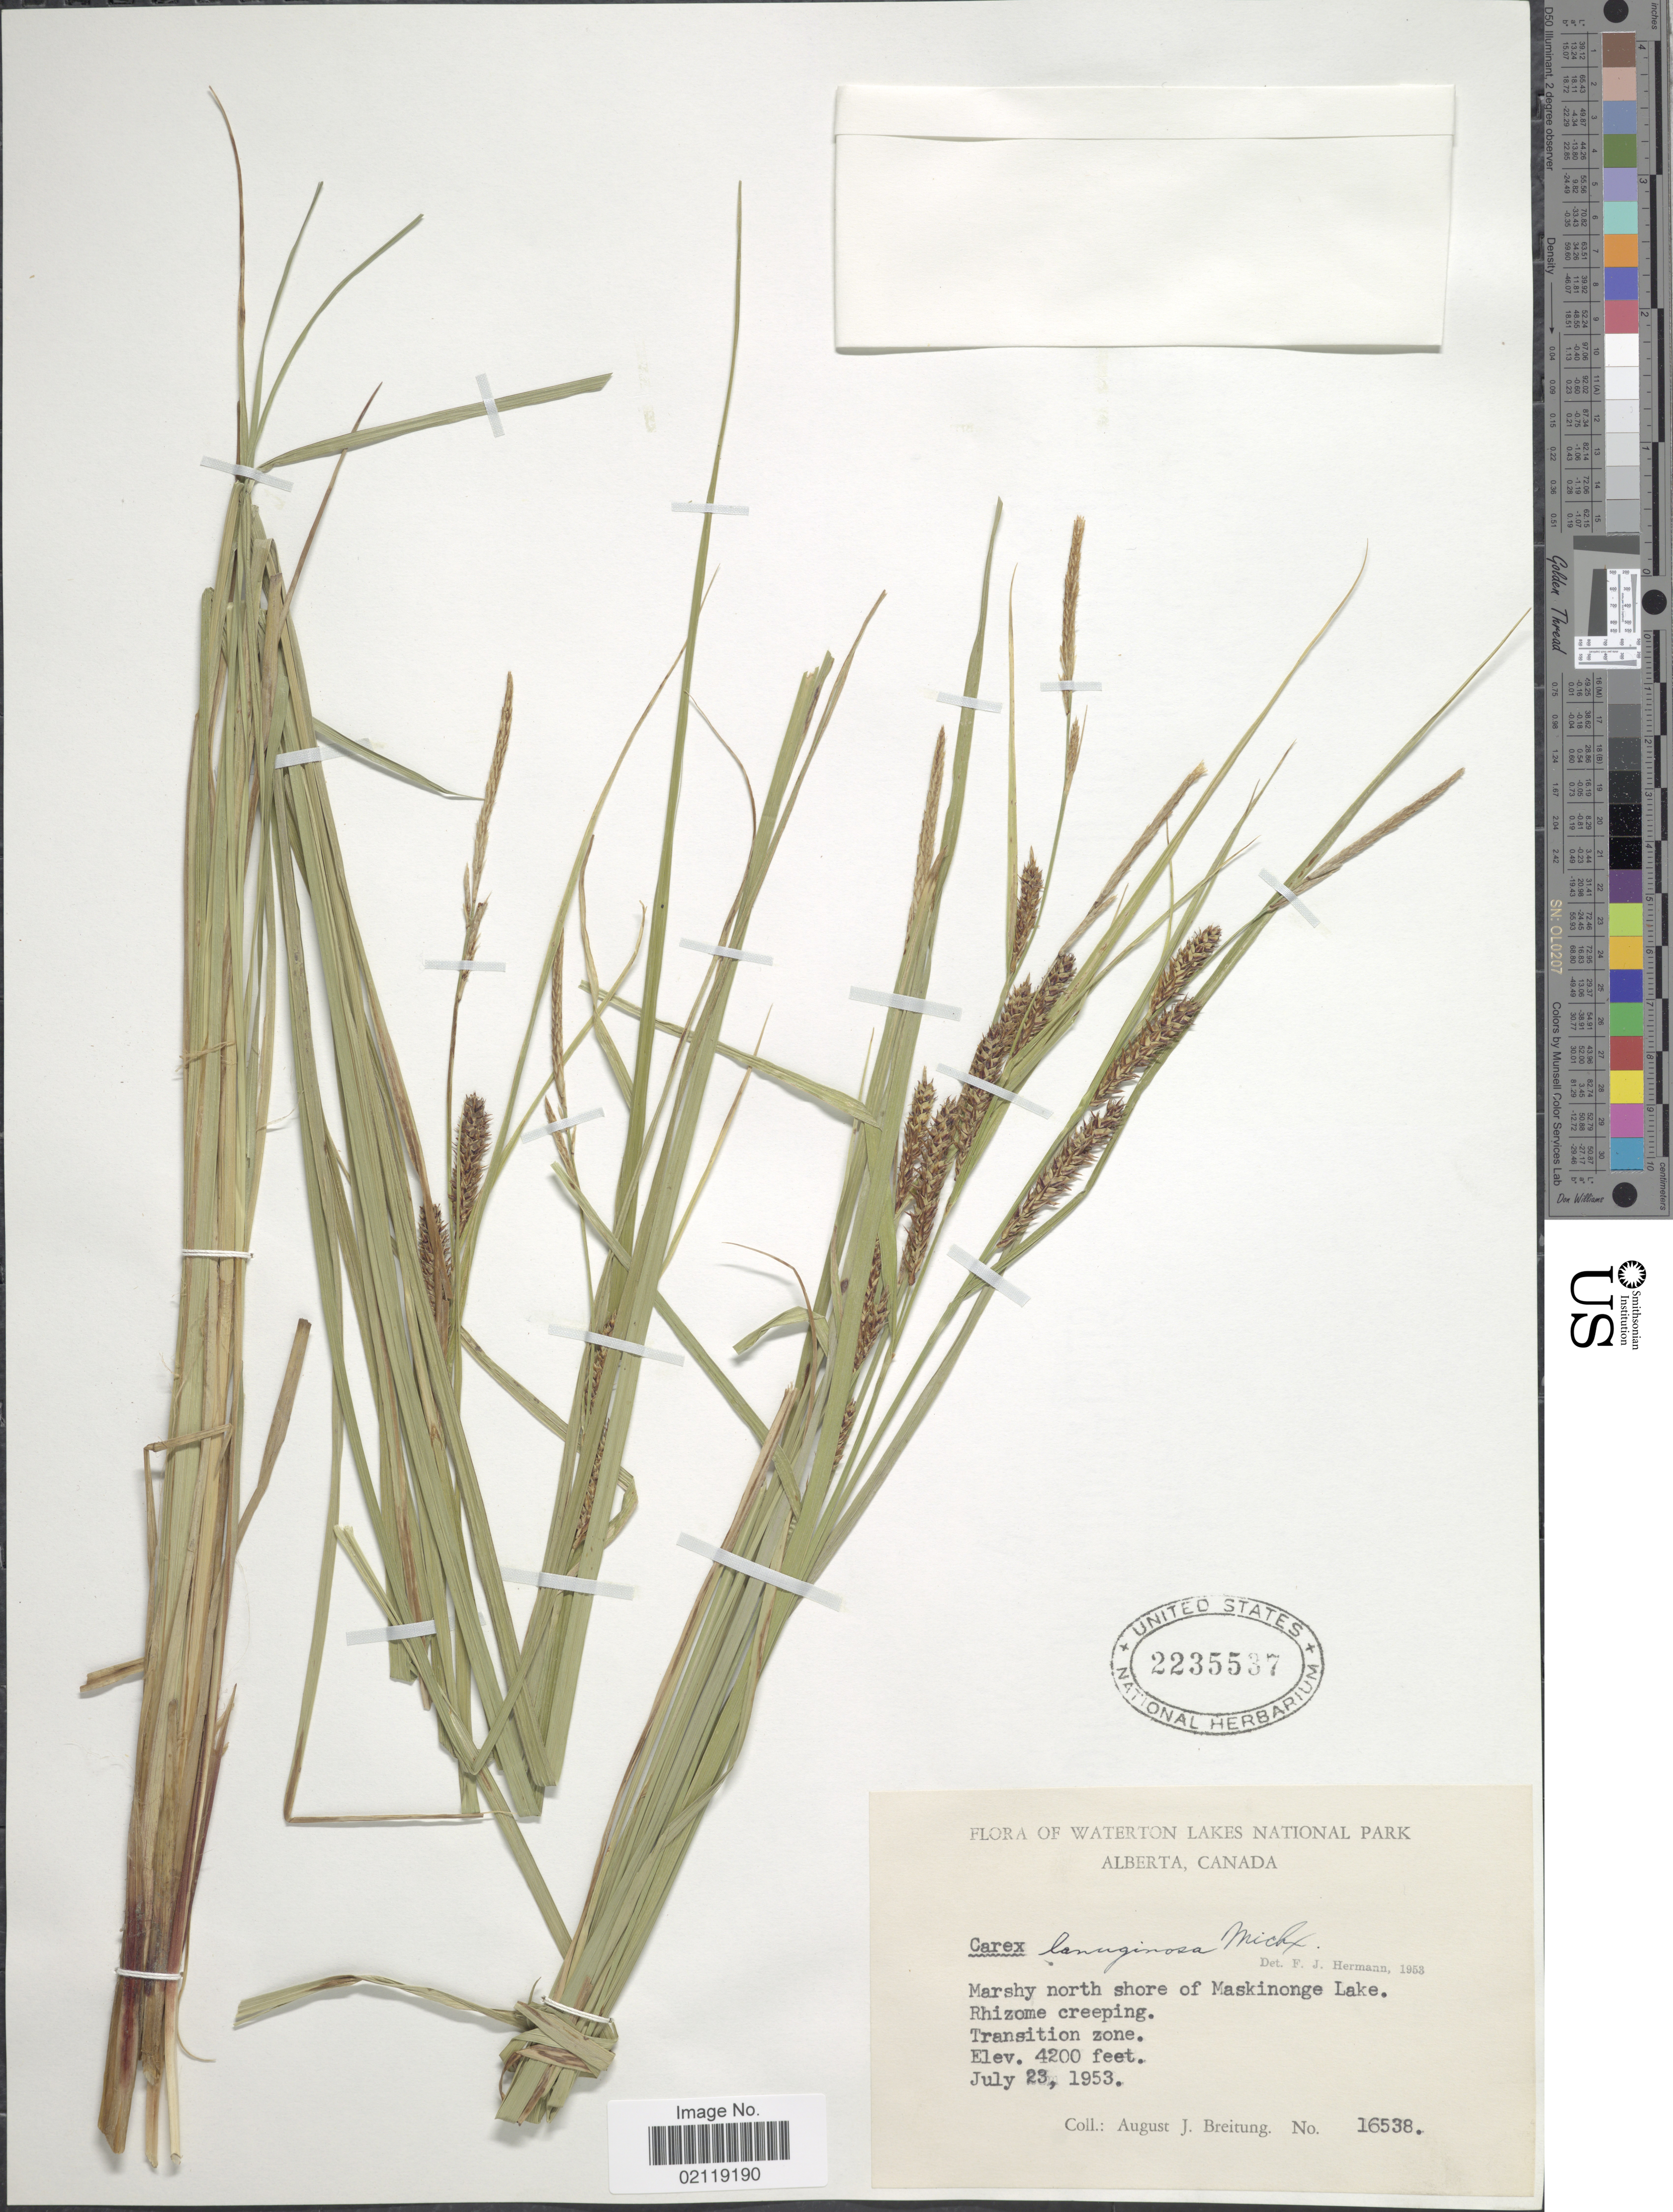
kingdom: Plantae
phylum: Tracheophyta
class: Liliopsida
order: Poales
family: Cyperaceae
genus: Carex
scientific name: Carex pellita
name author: Muhl. ex Willd.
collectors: A. Breitung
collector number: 16538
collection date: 1953-07-23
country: Canada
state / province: Alberta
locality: Waterton Lakes National Park. Marshy north shore of Maskinonge Lake. Transition Zone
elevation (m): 1280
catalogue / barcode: US 2235537